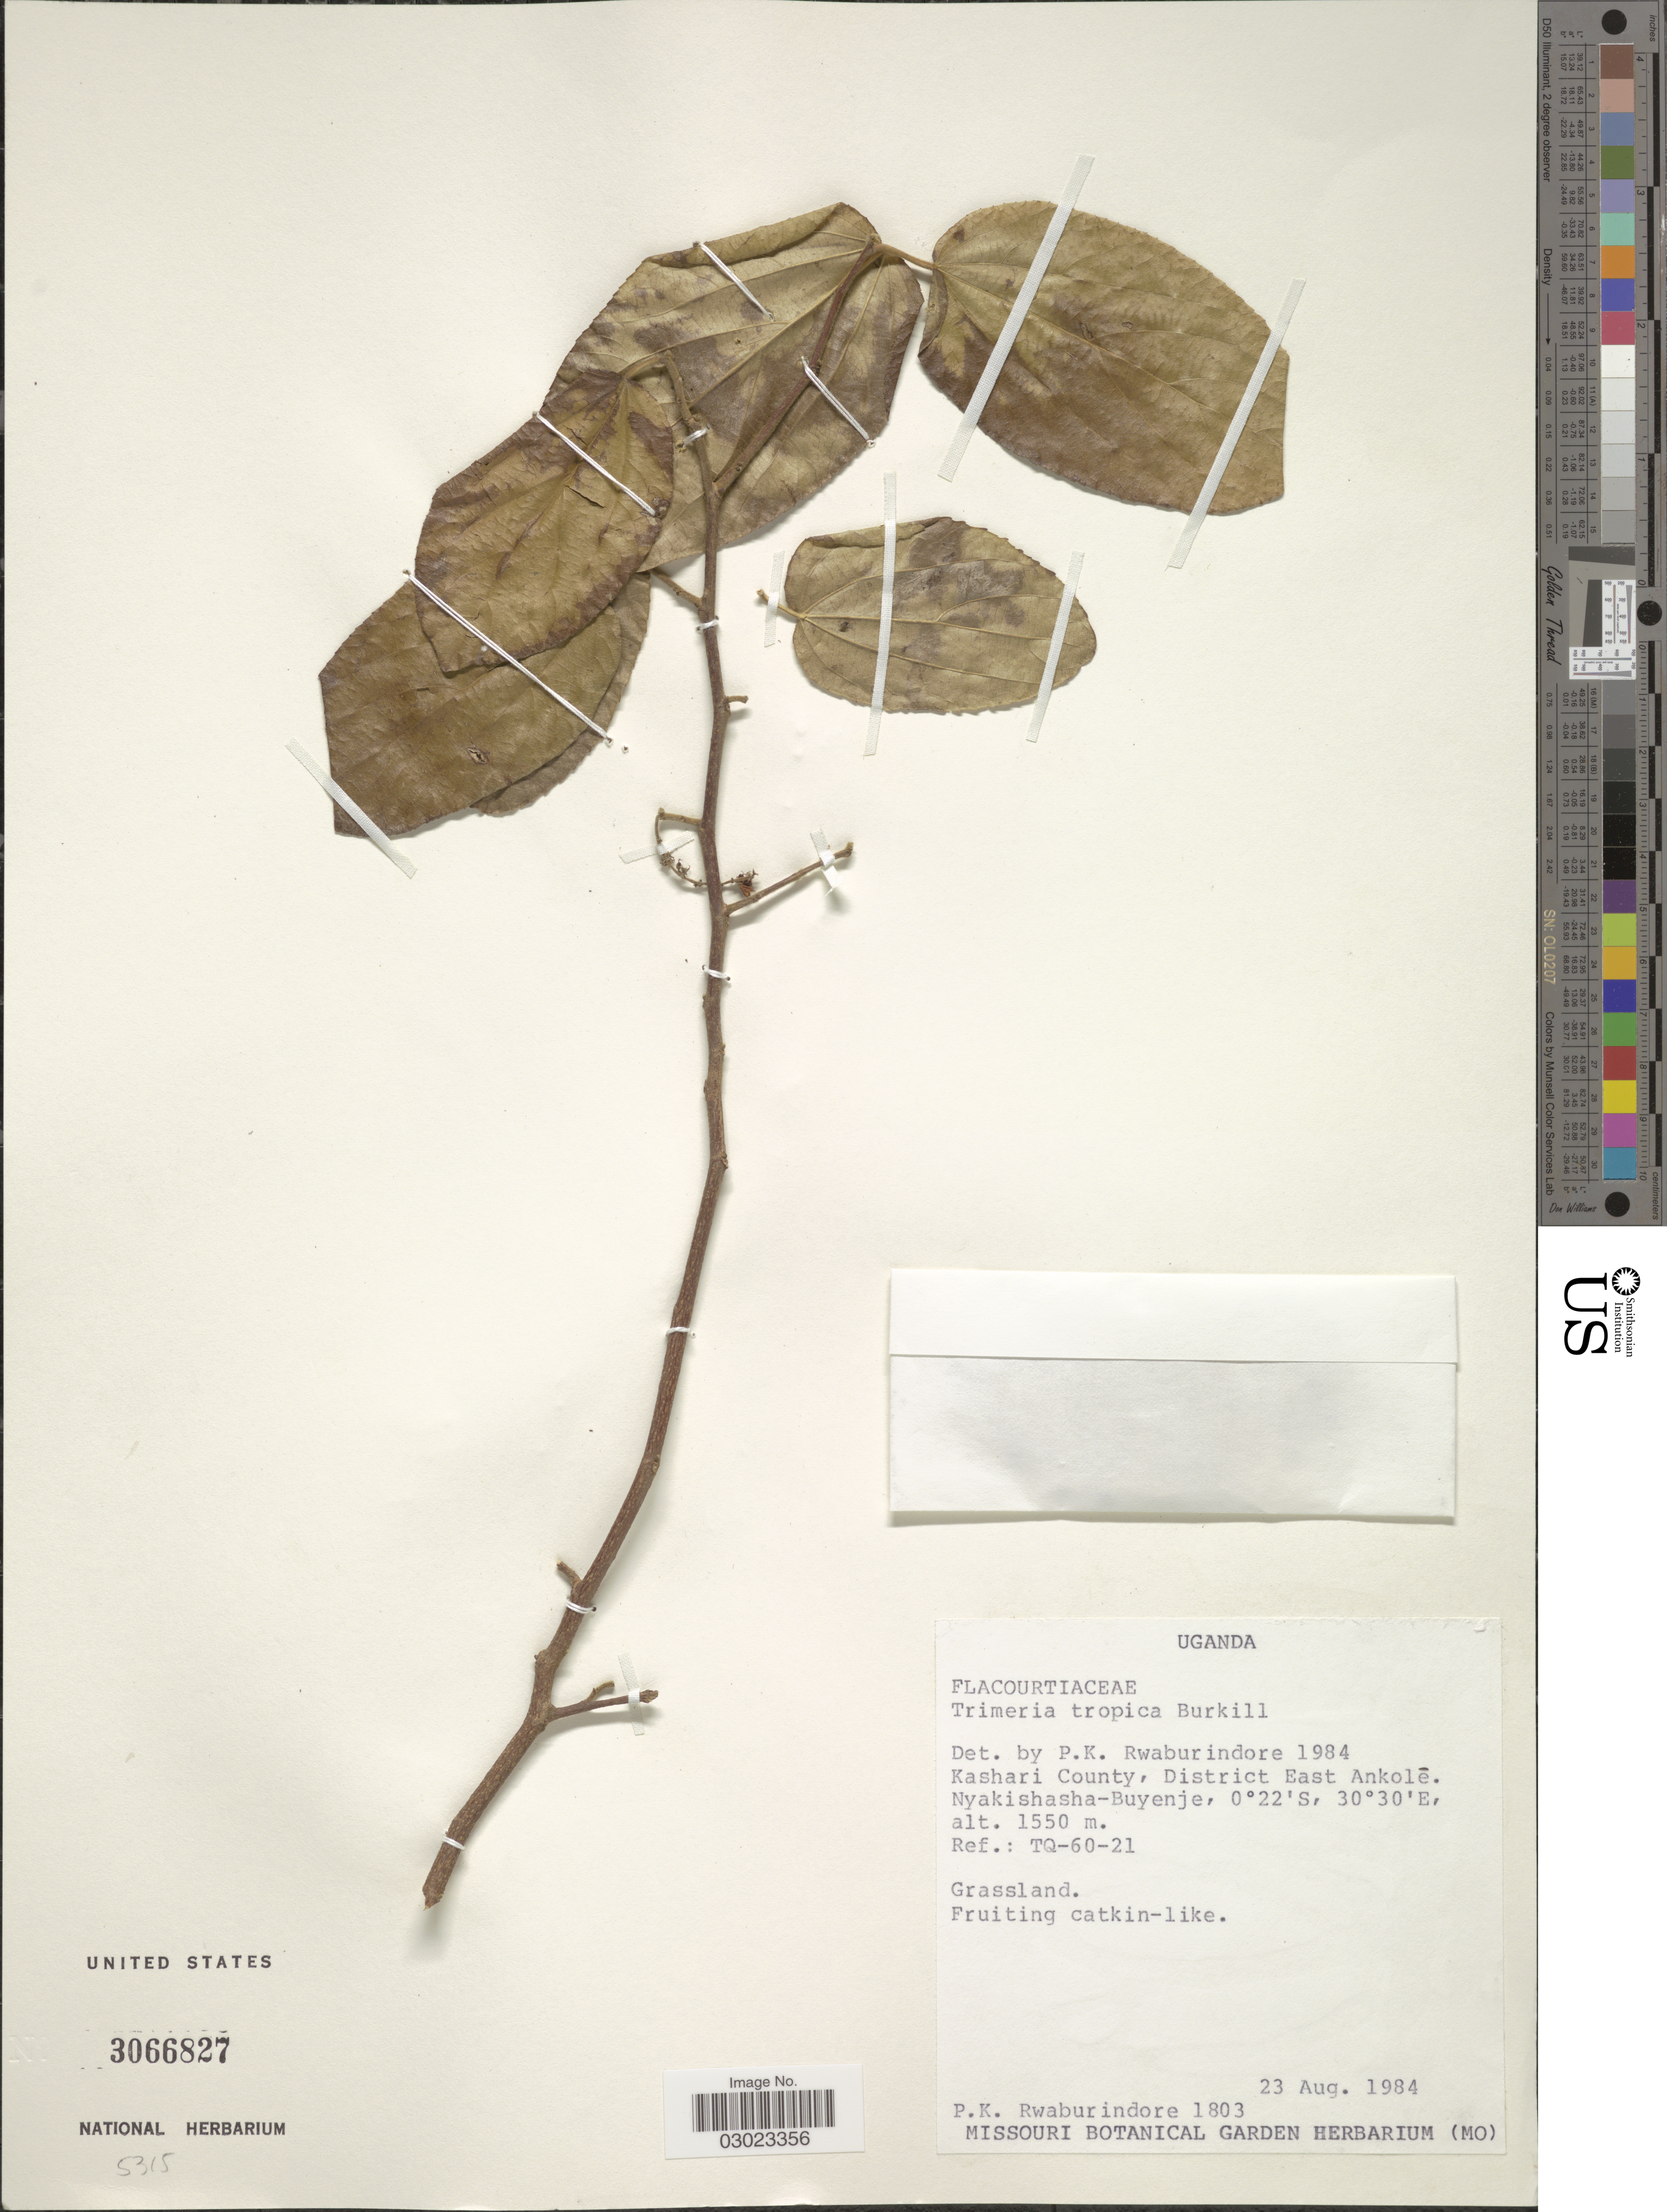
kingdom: Plantae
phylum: Tracheophyta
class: Magnoliopsida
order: Malpighiales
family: Salicaceae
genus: Trimeria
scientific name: Trimeria tropica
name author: Burkill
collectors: P. Rwaburindore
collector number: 1803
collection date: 1984-08-23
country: Uganda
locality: Kashari County, District East Ankole. Nyakishasha, Ref.: TQ-60-21.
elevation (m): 1550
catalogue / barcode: US 3066827